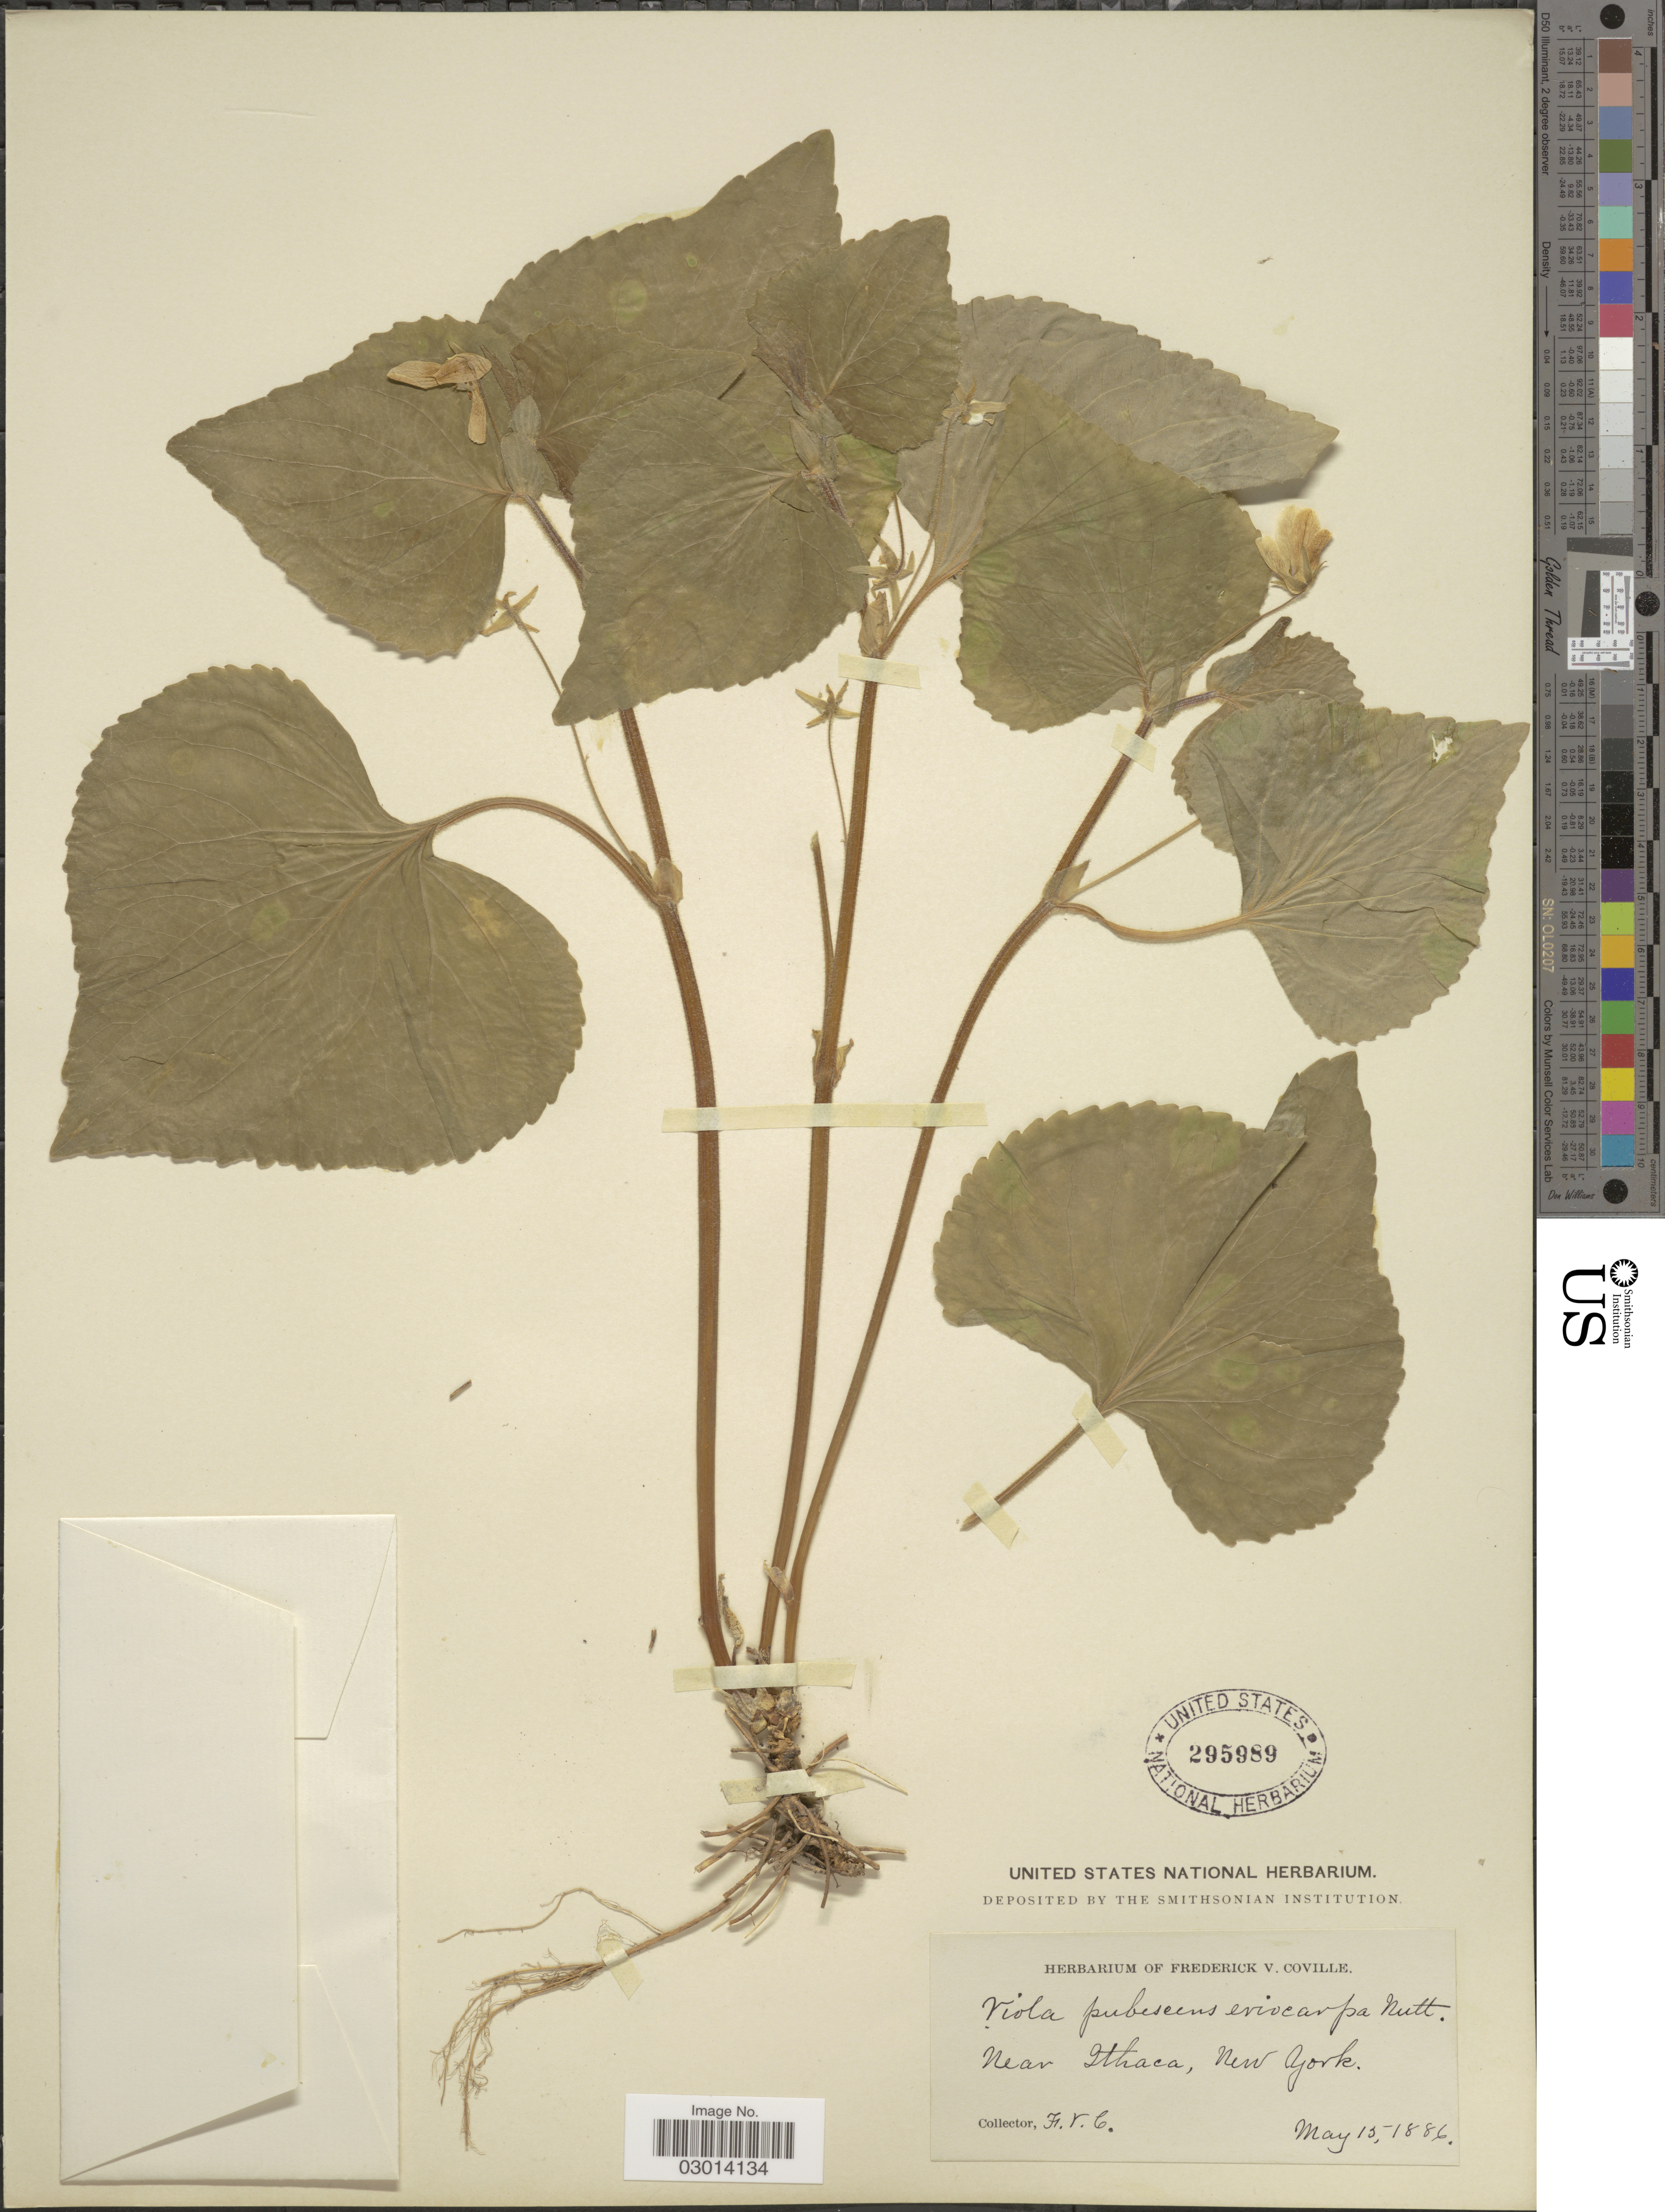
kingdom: Plantae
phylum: Tracheophyta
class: Magnoliopsida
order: Malpighiales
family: Violaceae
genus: Viola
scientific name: Viola pubescens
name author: Aiton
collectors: F. V. Coville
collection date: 1886-05-15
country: United States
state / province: New York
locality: Near Ithaca.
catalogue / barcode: US 295989